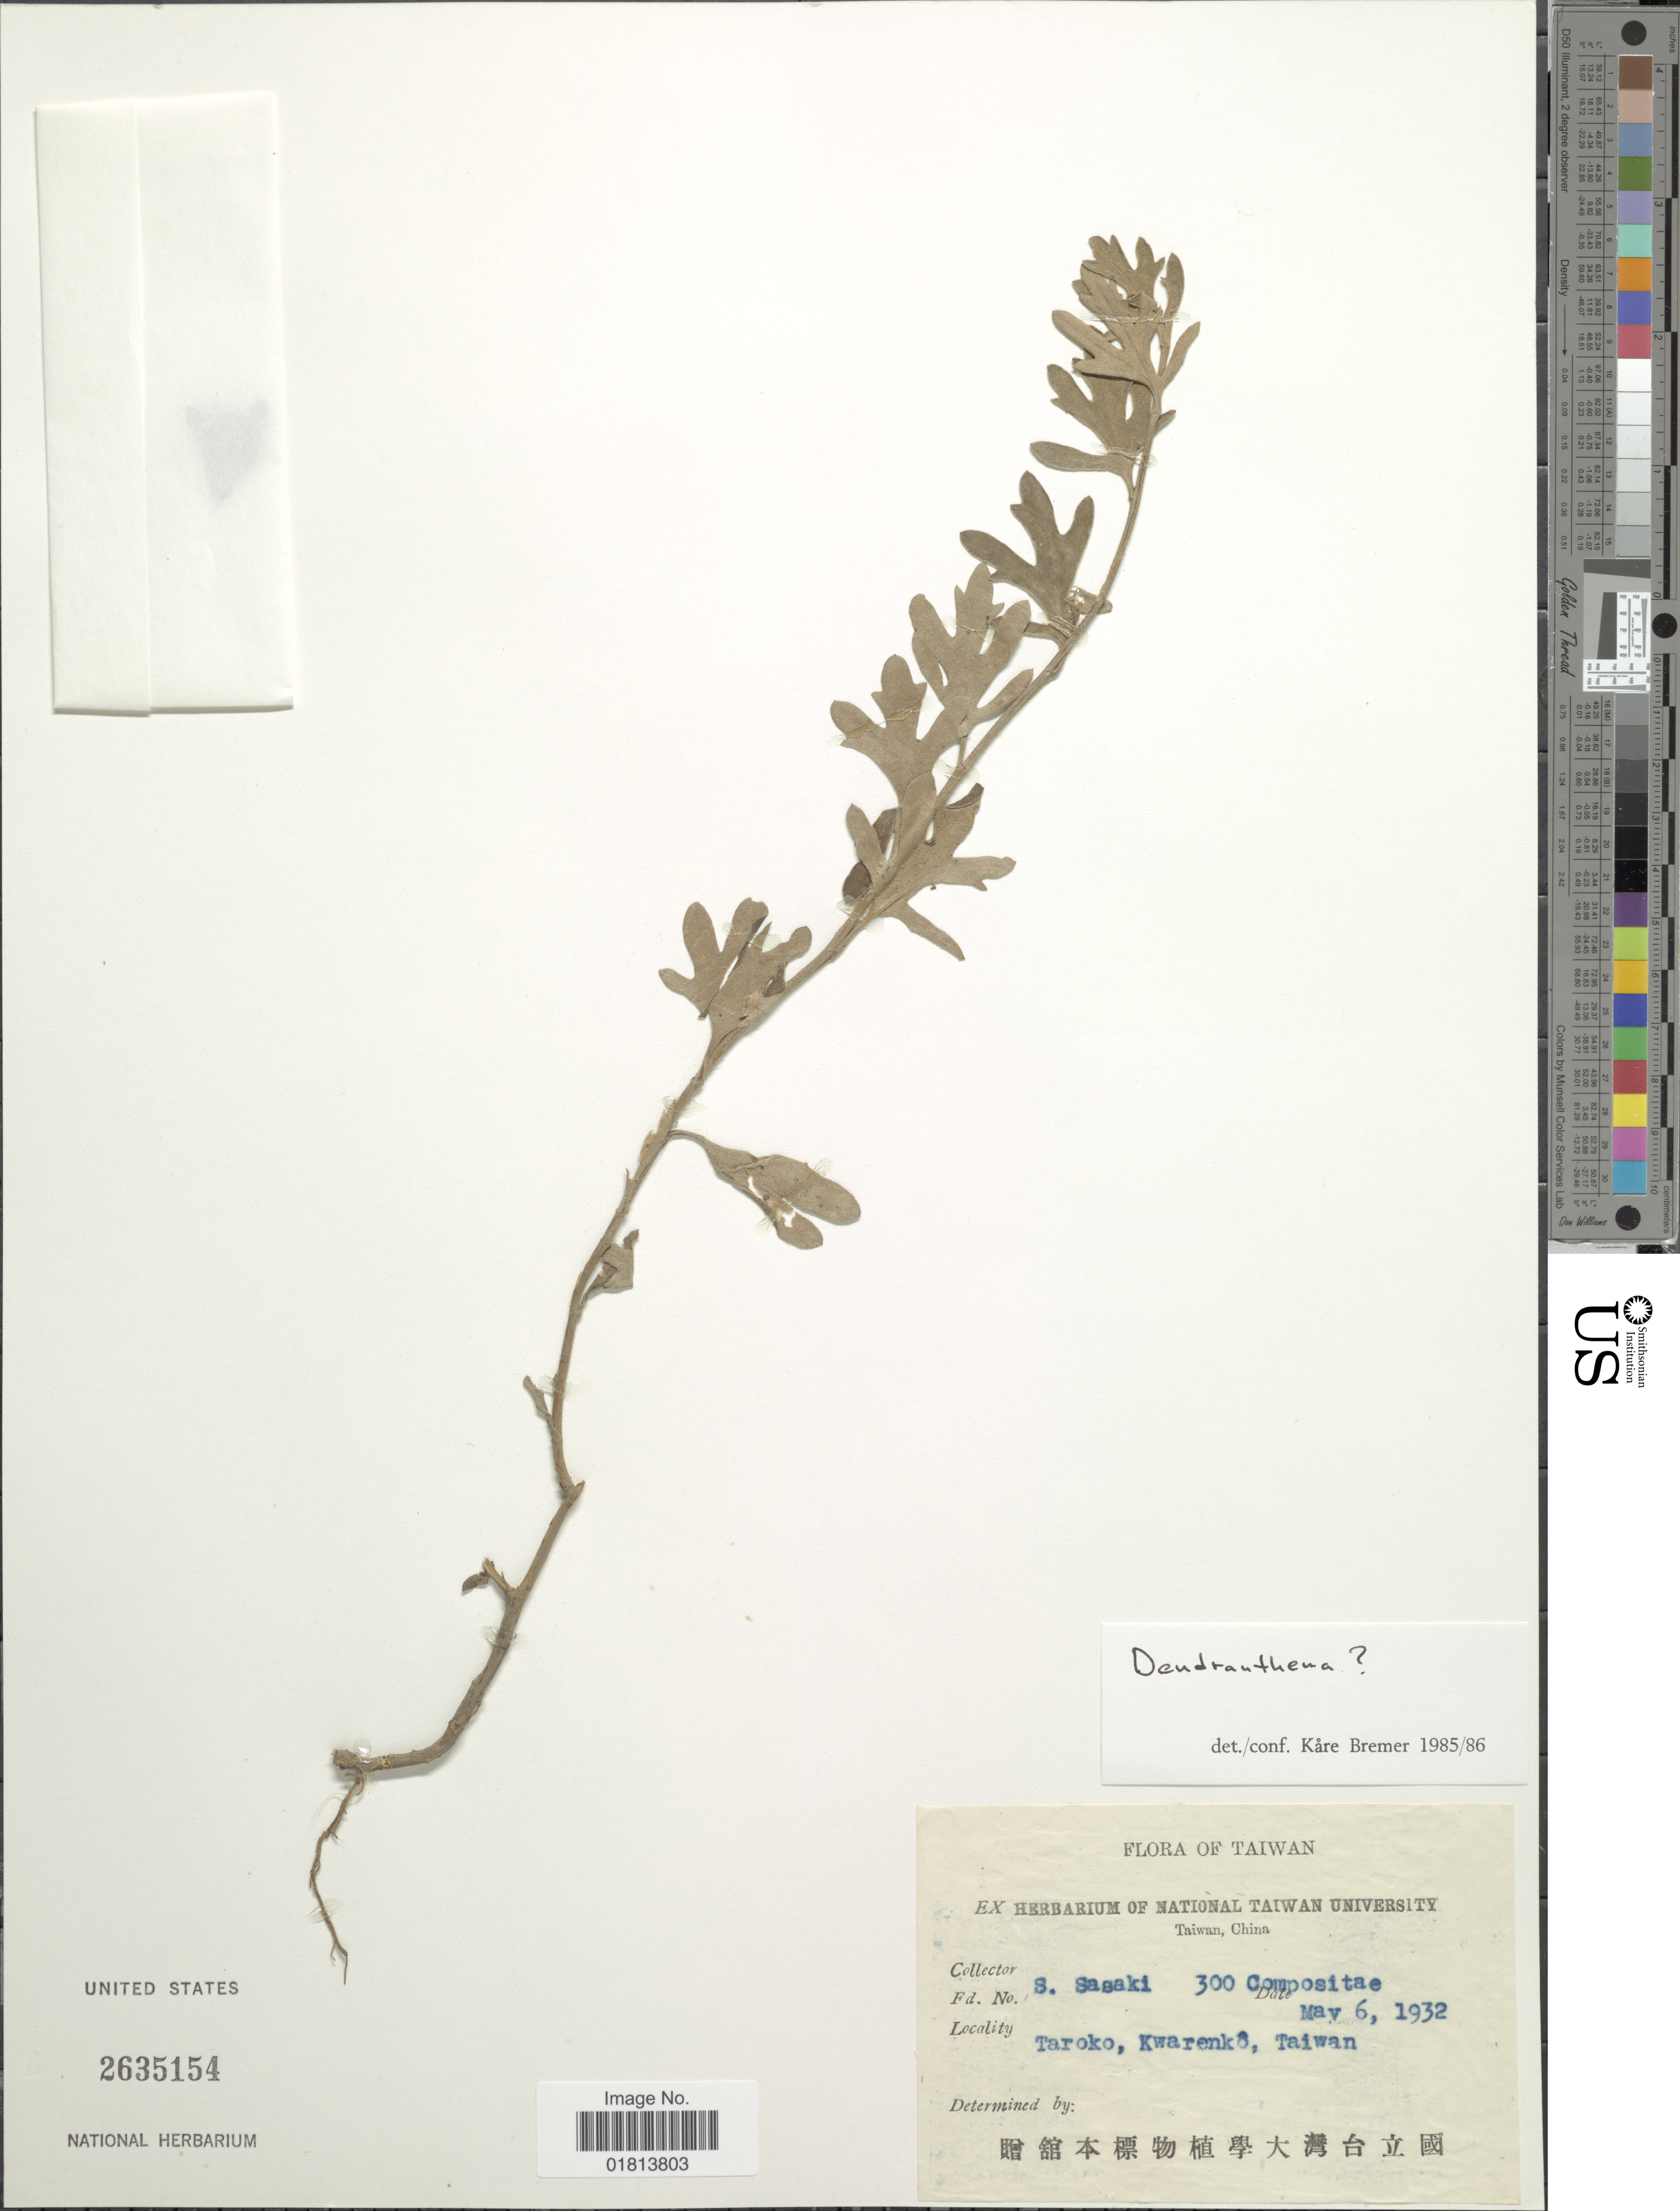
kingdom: Plantae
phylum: Tracheophyta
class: Magnoliopsida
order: Asterales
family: Asteraceae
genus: Dendranthema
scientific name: Dendranthema sp.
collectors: S. Sasaki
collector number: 300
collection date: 1932-05-06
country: Taiwan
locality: Taroko, Kwarenko, Taiwan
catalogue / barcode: US 2635154